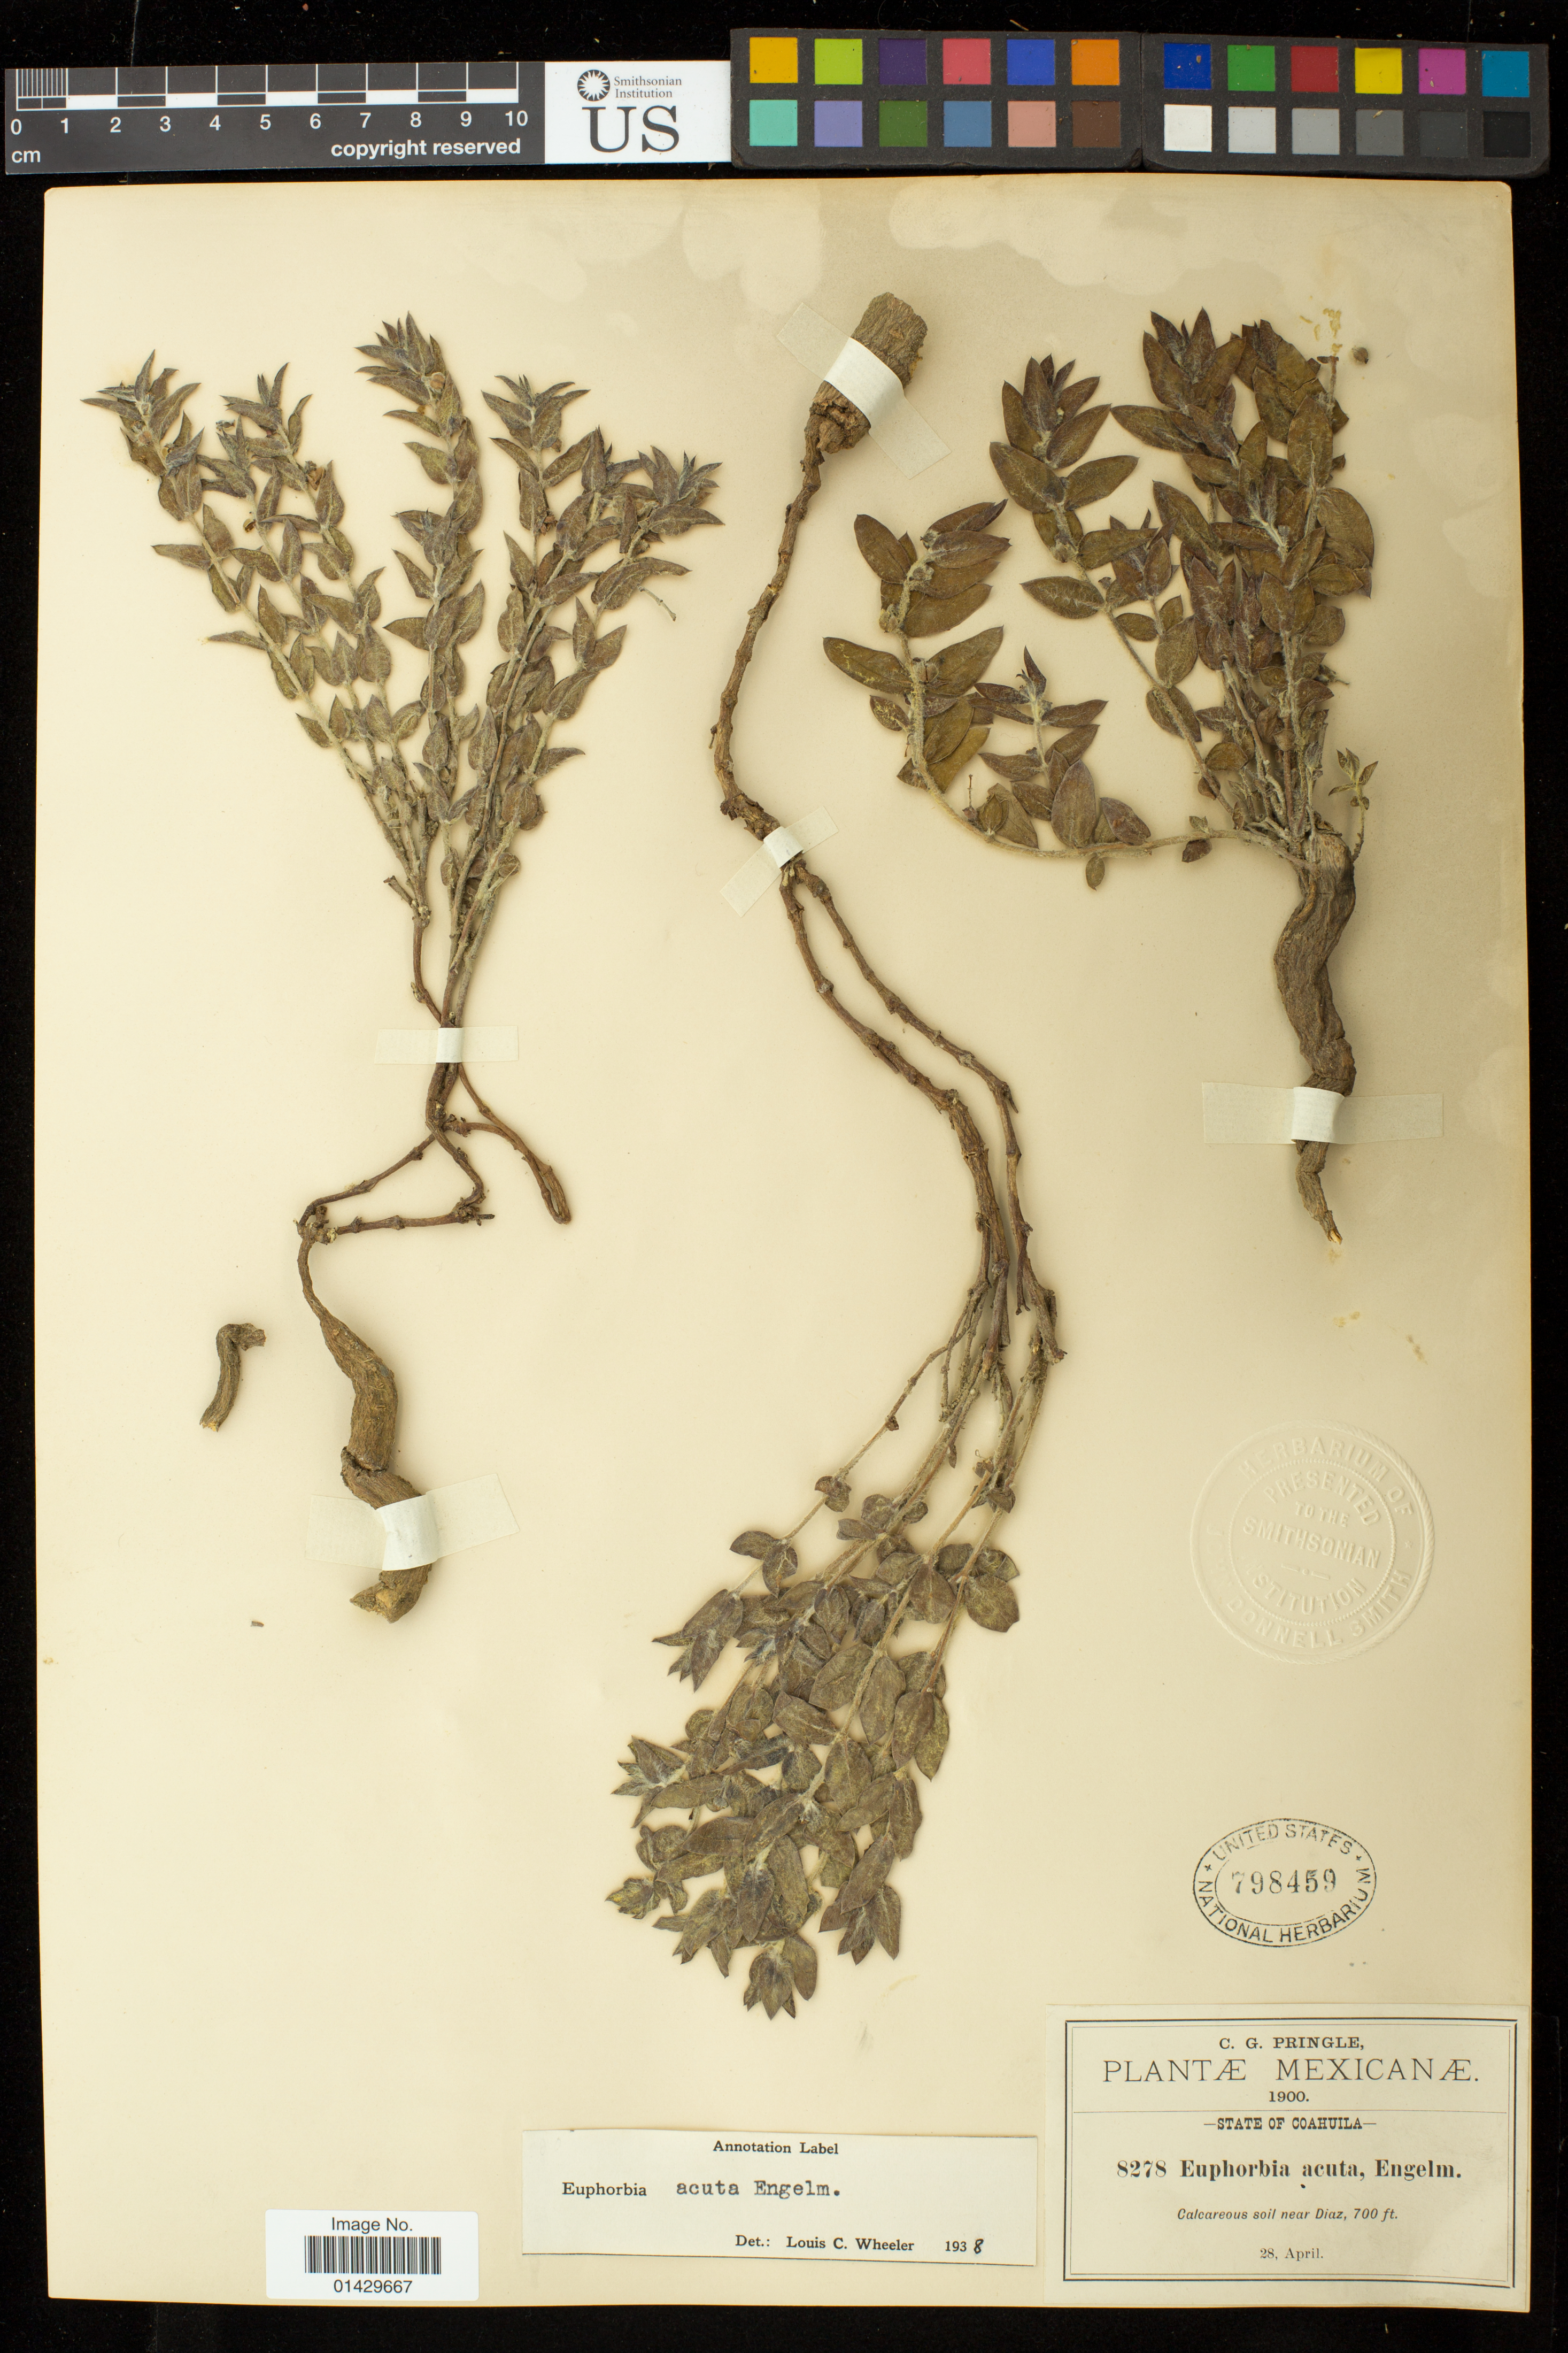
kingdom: Plantae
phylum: Tracheophyta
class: Magnoliopsida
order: Malpighiales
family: Euphorbiaceae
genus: Euphorbia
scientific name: Euphorbia acuta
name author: Engelm. in Emory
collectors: C. G. Pringle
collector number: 8278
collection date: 1900-04-28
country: Mexico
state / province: Coahuila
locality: Calcareous soil near Diaz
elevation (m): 213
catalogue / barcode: US 798459